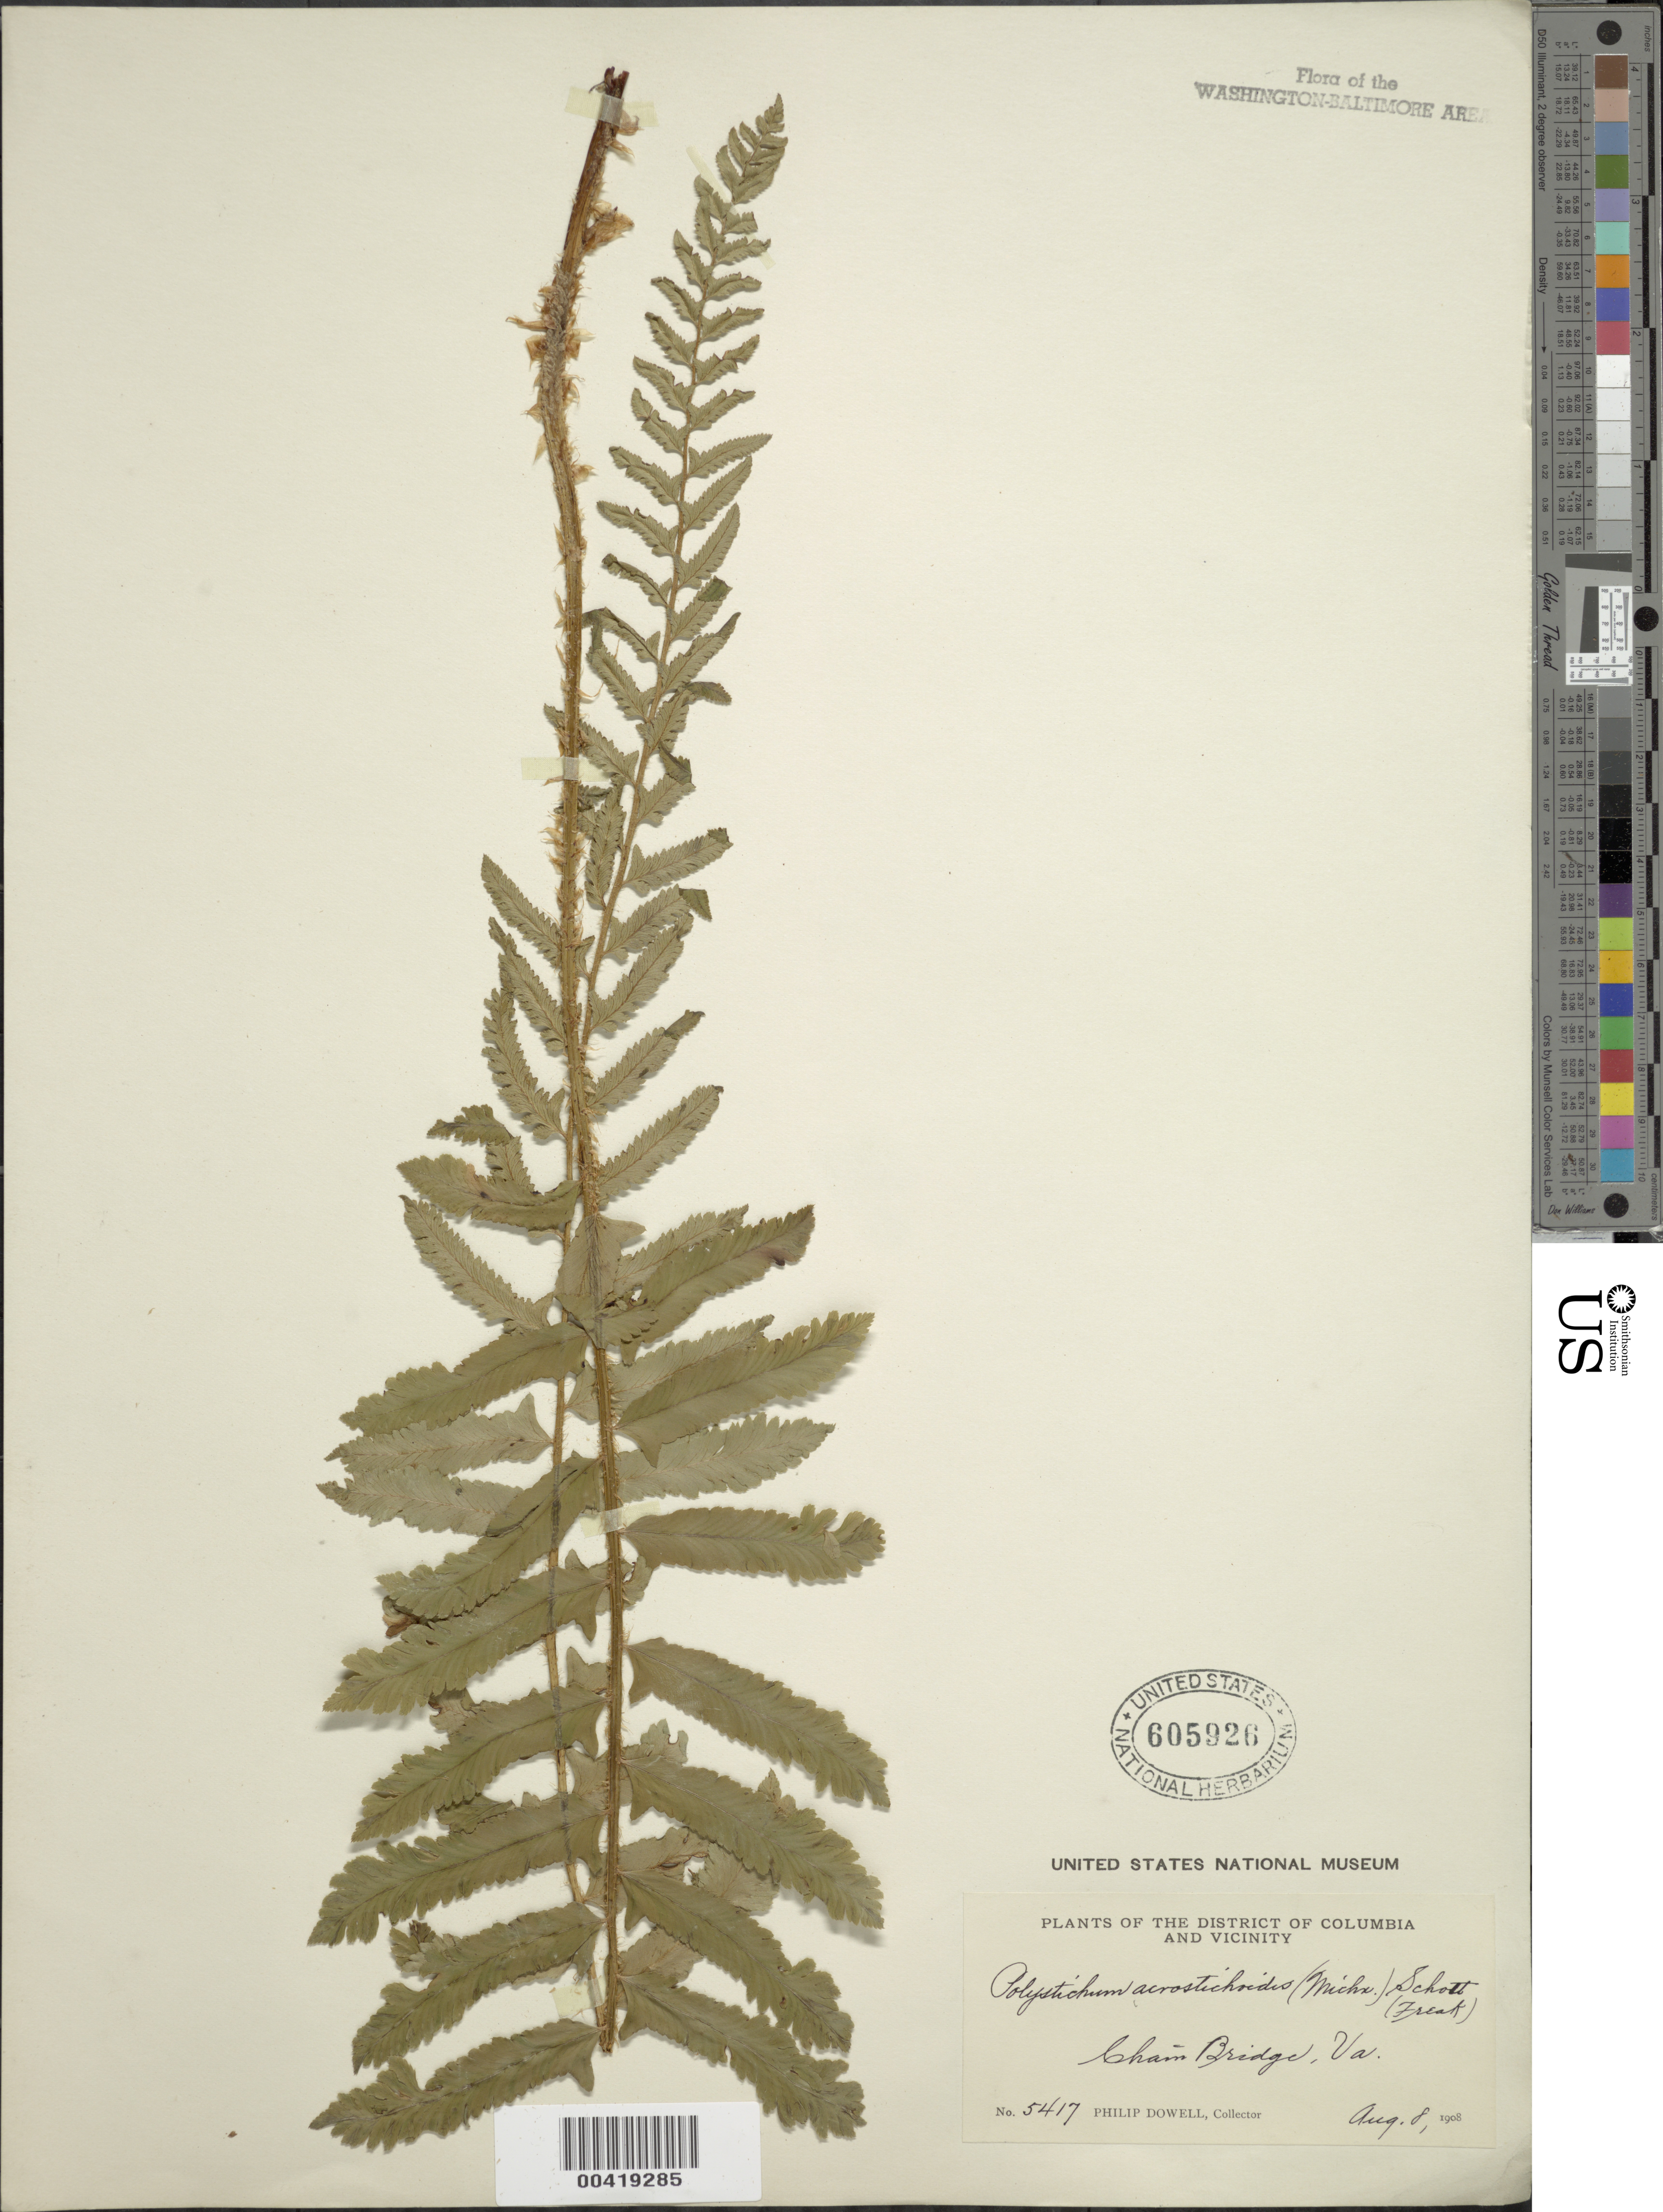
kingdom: Plantae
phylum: Tracheophyta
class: Polypodiopsida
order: Polypodiales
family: Dryopteridaceae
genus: Polystichum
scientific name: Polystichum acrostichoides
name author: (Michx.) Schott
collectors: P. Dowell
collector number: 5417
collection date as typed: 08 Aug 1908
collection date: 1908-08-08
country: United States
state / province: Virginia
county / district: Fairfax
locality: Chain Bridge C. and O. Canal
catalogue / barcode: US 605926